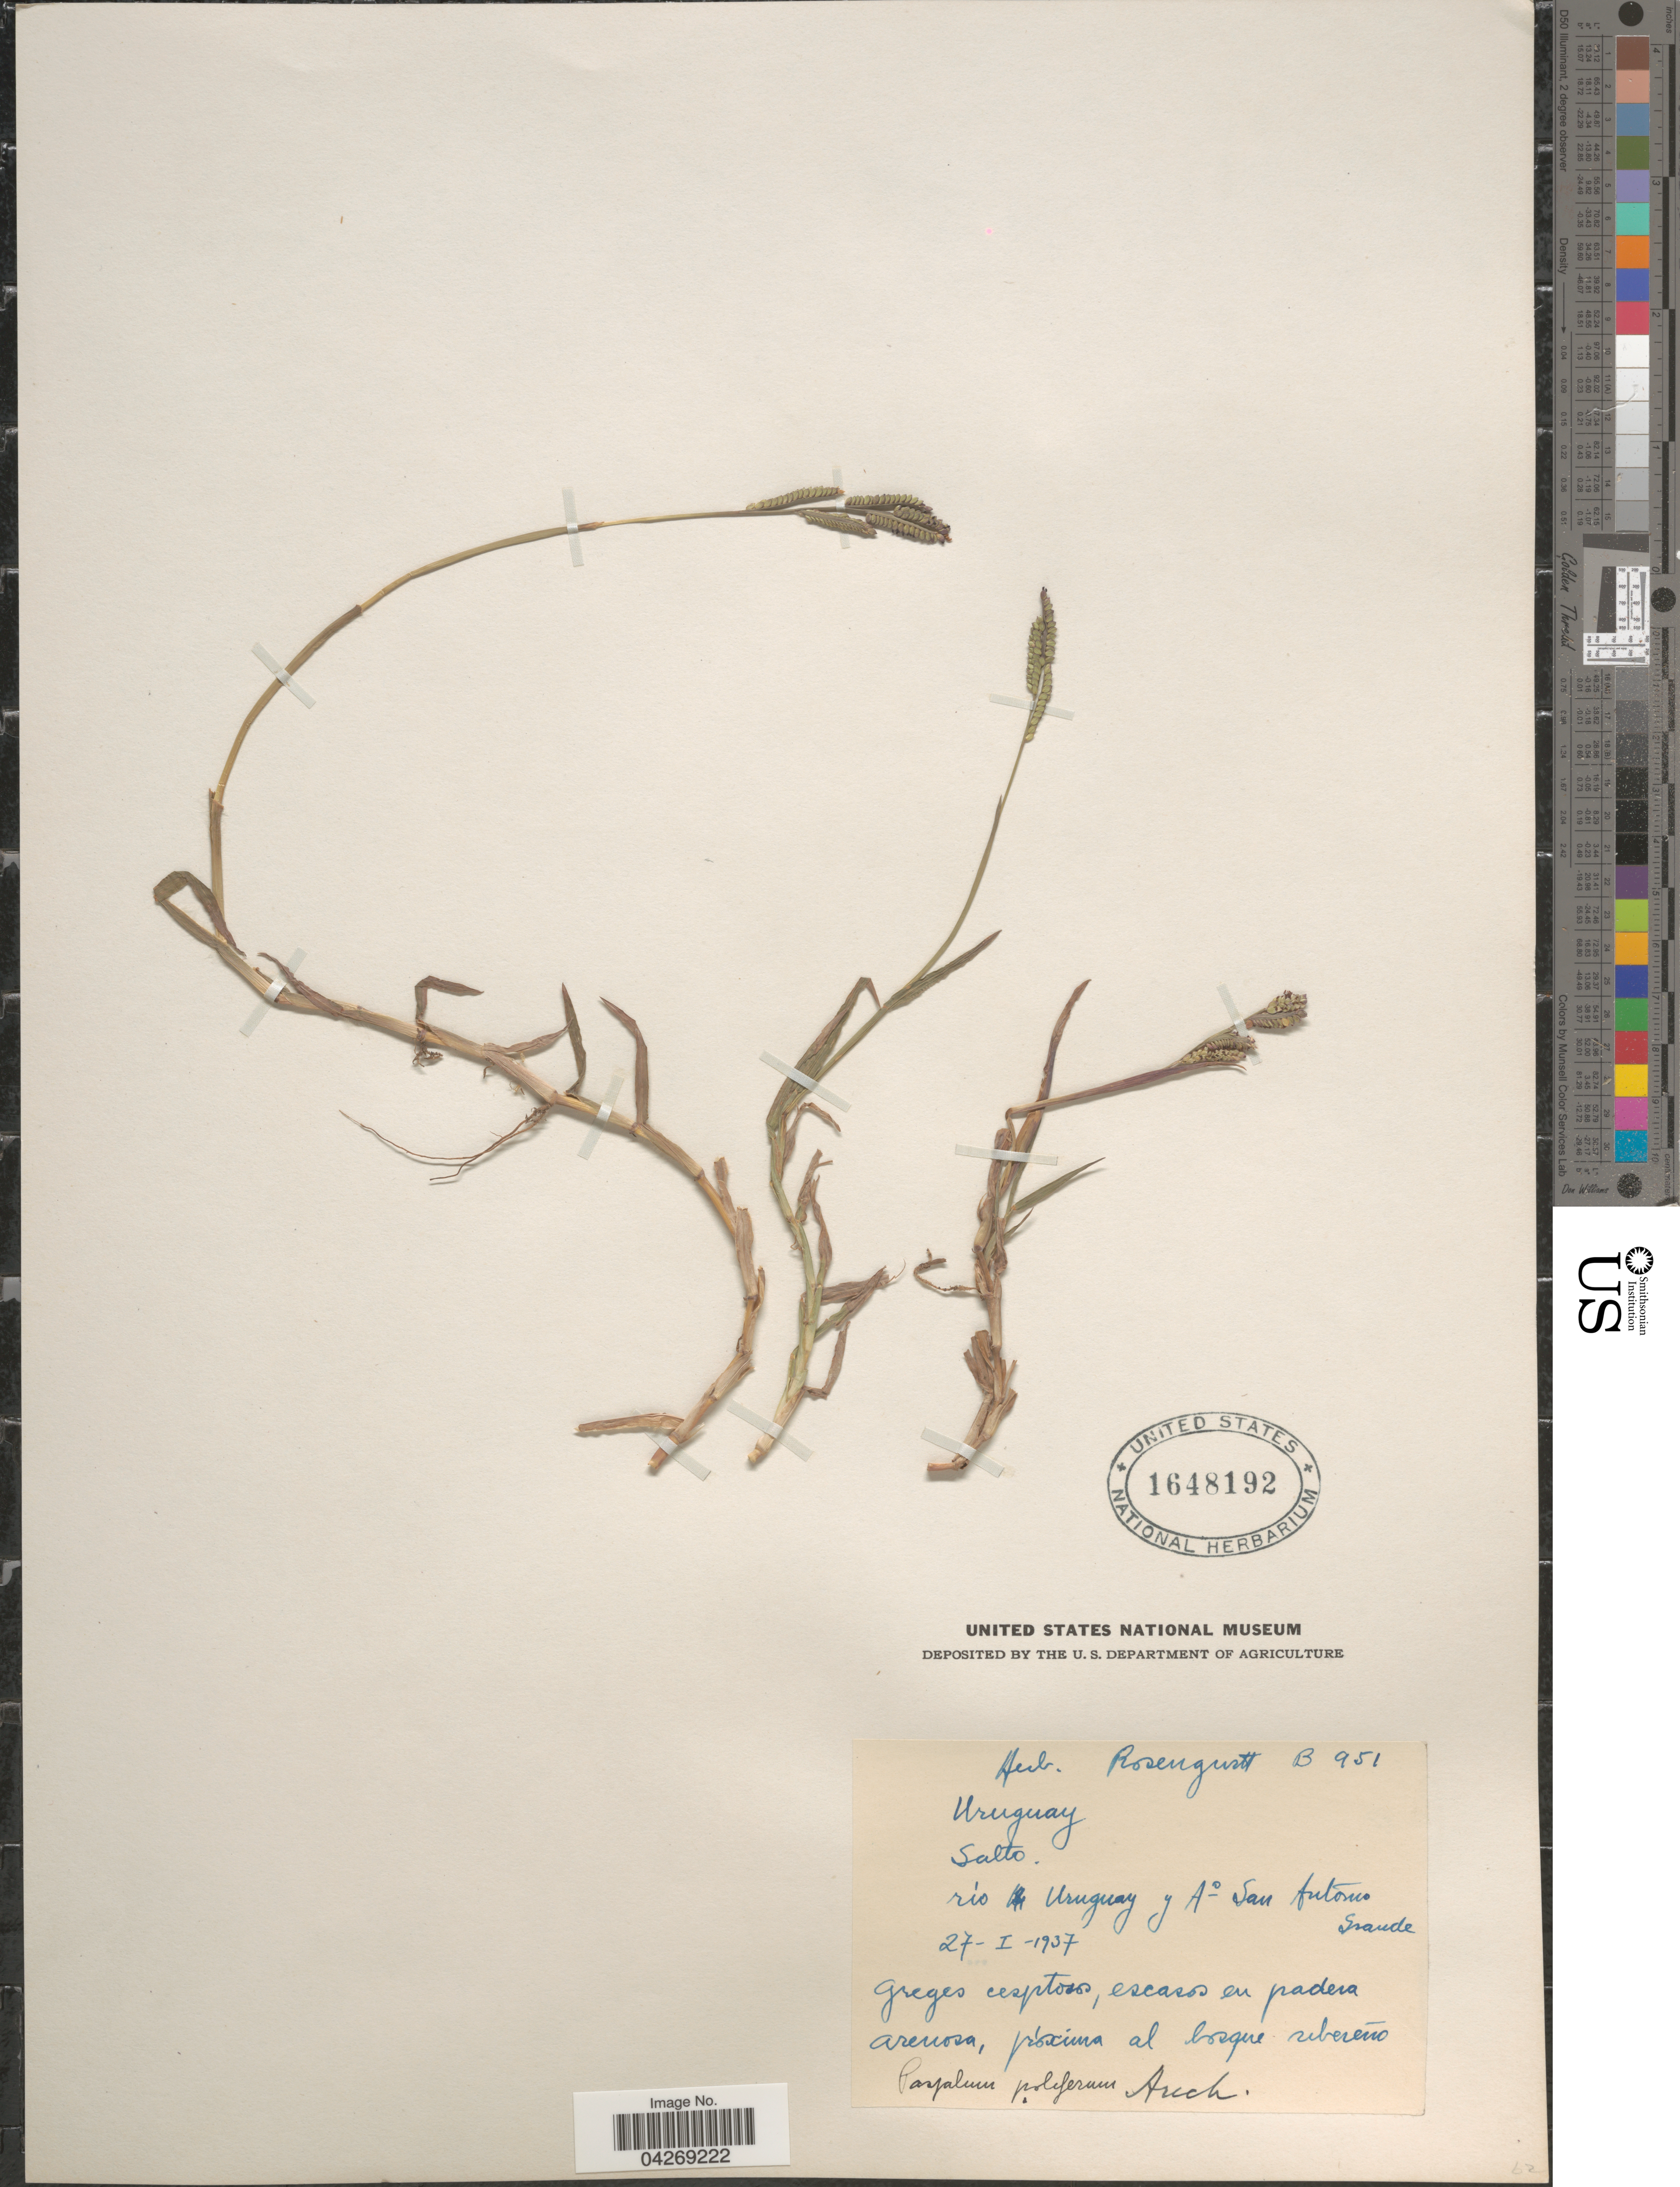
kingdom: Plantae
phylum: Tracheophyta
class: Liliopsida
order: Poales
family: Poaceae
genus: Paspalum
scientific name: Paspalum denticulatum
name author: Trin.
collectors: ex herb. Rosengurtt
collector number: B951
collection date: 1937-01-27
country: Uruguay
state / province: Salto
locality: Rio Uruguay y A° San Antonio Grande.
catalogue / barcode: US 1648192